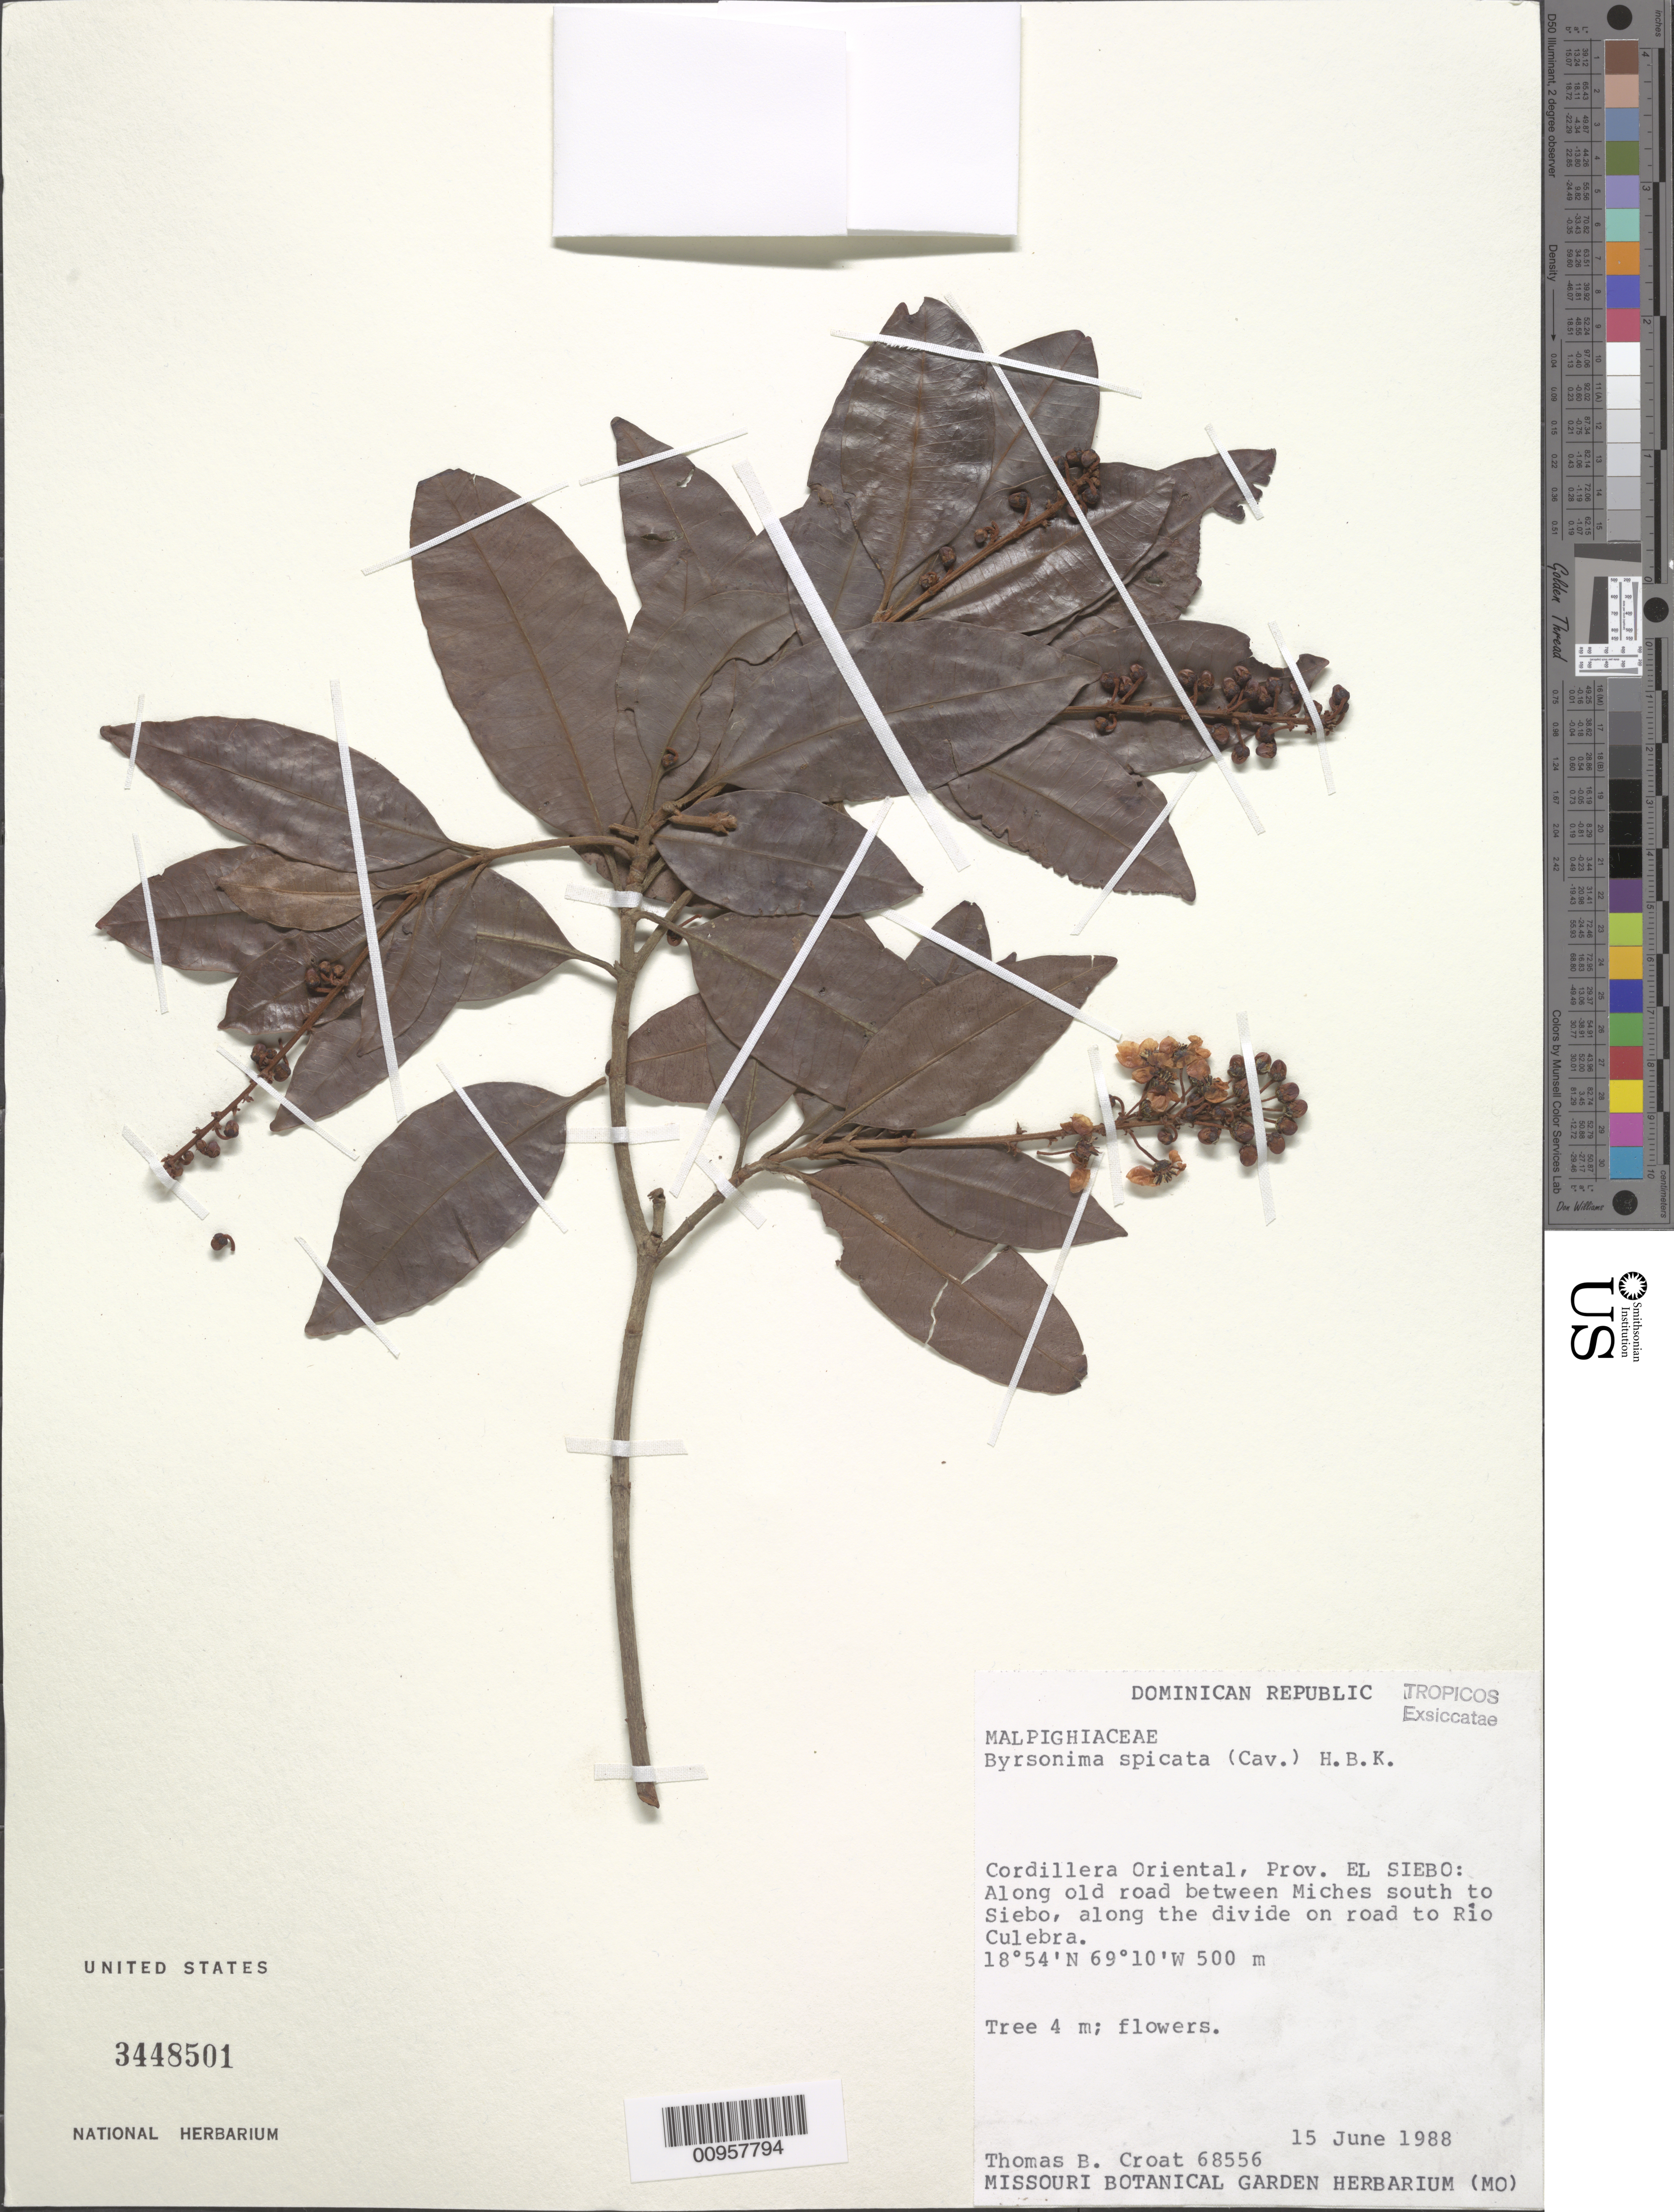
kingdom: Plantae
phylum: Tracheophyta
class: Magnoliopsida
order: Malpighiales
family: Malpighiaceae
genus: Byrsonima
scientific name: Byrsonima spicata (Cav.) DC.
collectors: T. B. Croat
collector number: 68556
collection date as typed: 15 jun 1988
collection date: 1988-06-15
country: Dominican Republic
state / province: El Seibo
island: Hispaniola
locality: Cordillera Oriental, along old road between Miches south to Seibo, along the divide on road to Rio Culebra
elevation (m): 500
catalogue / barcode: US 3448501